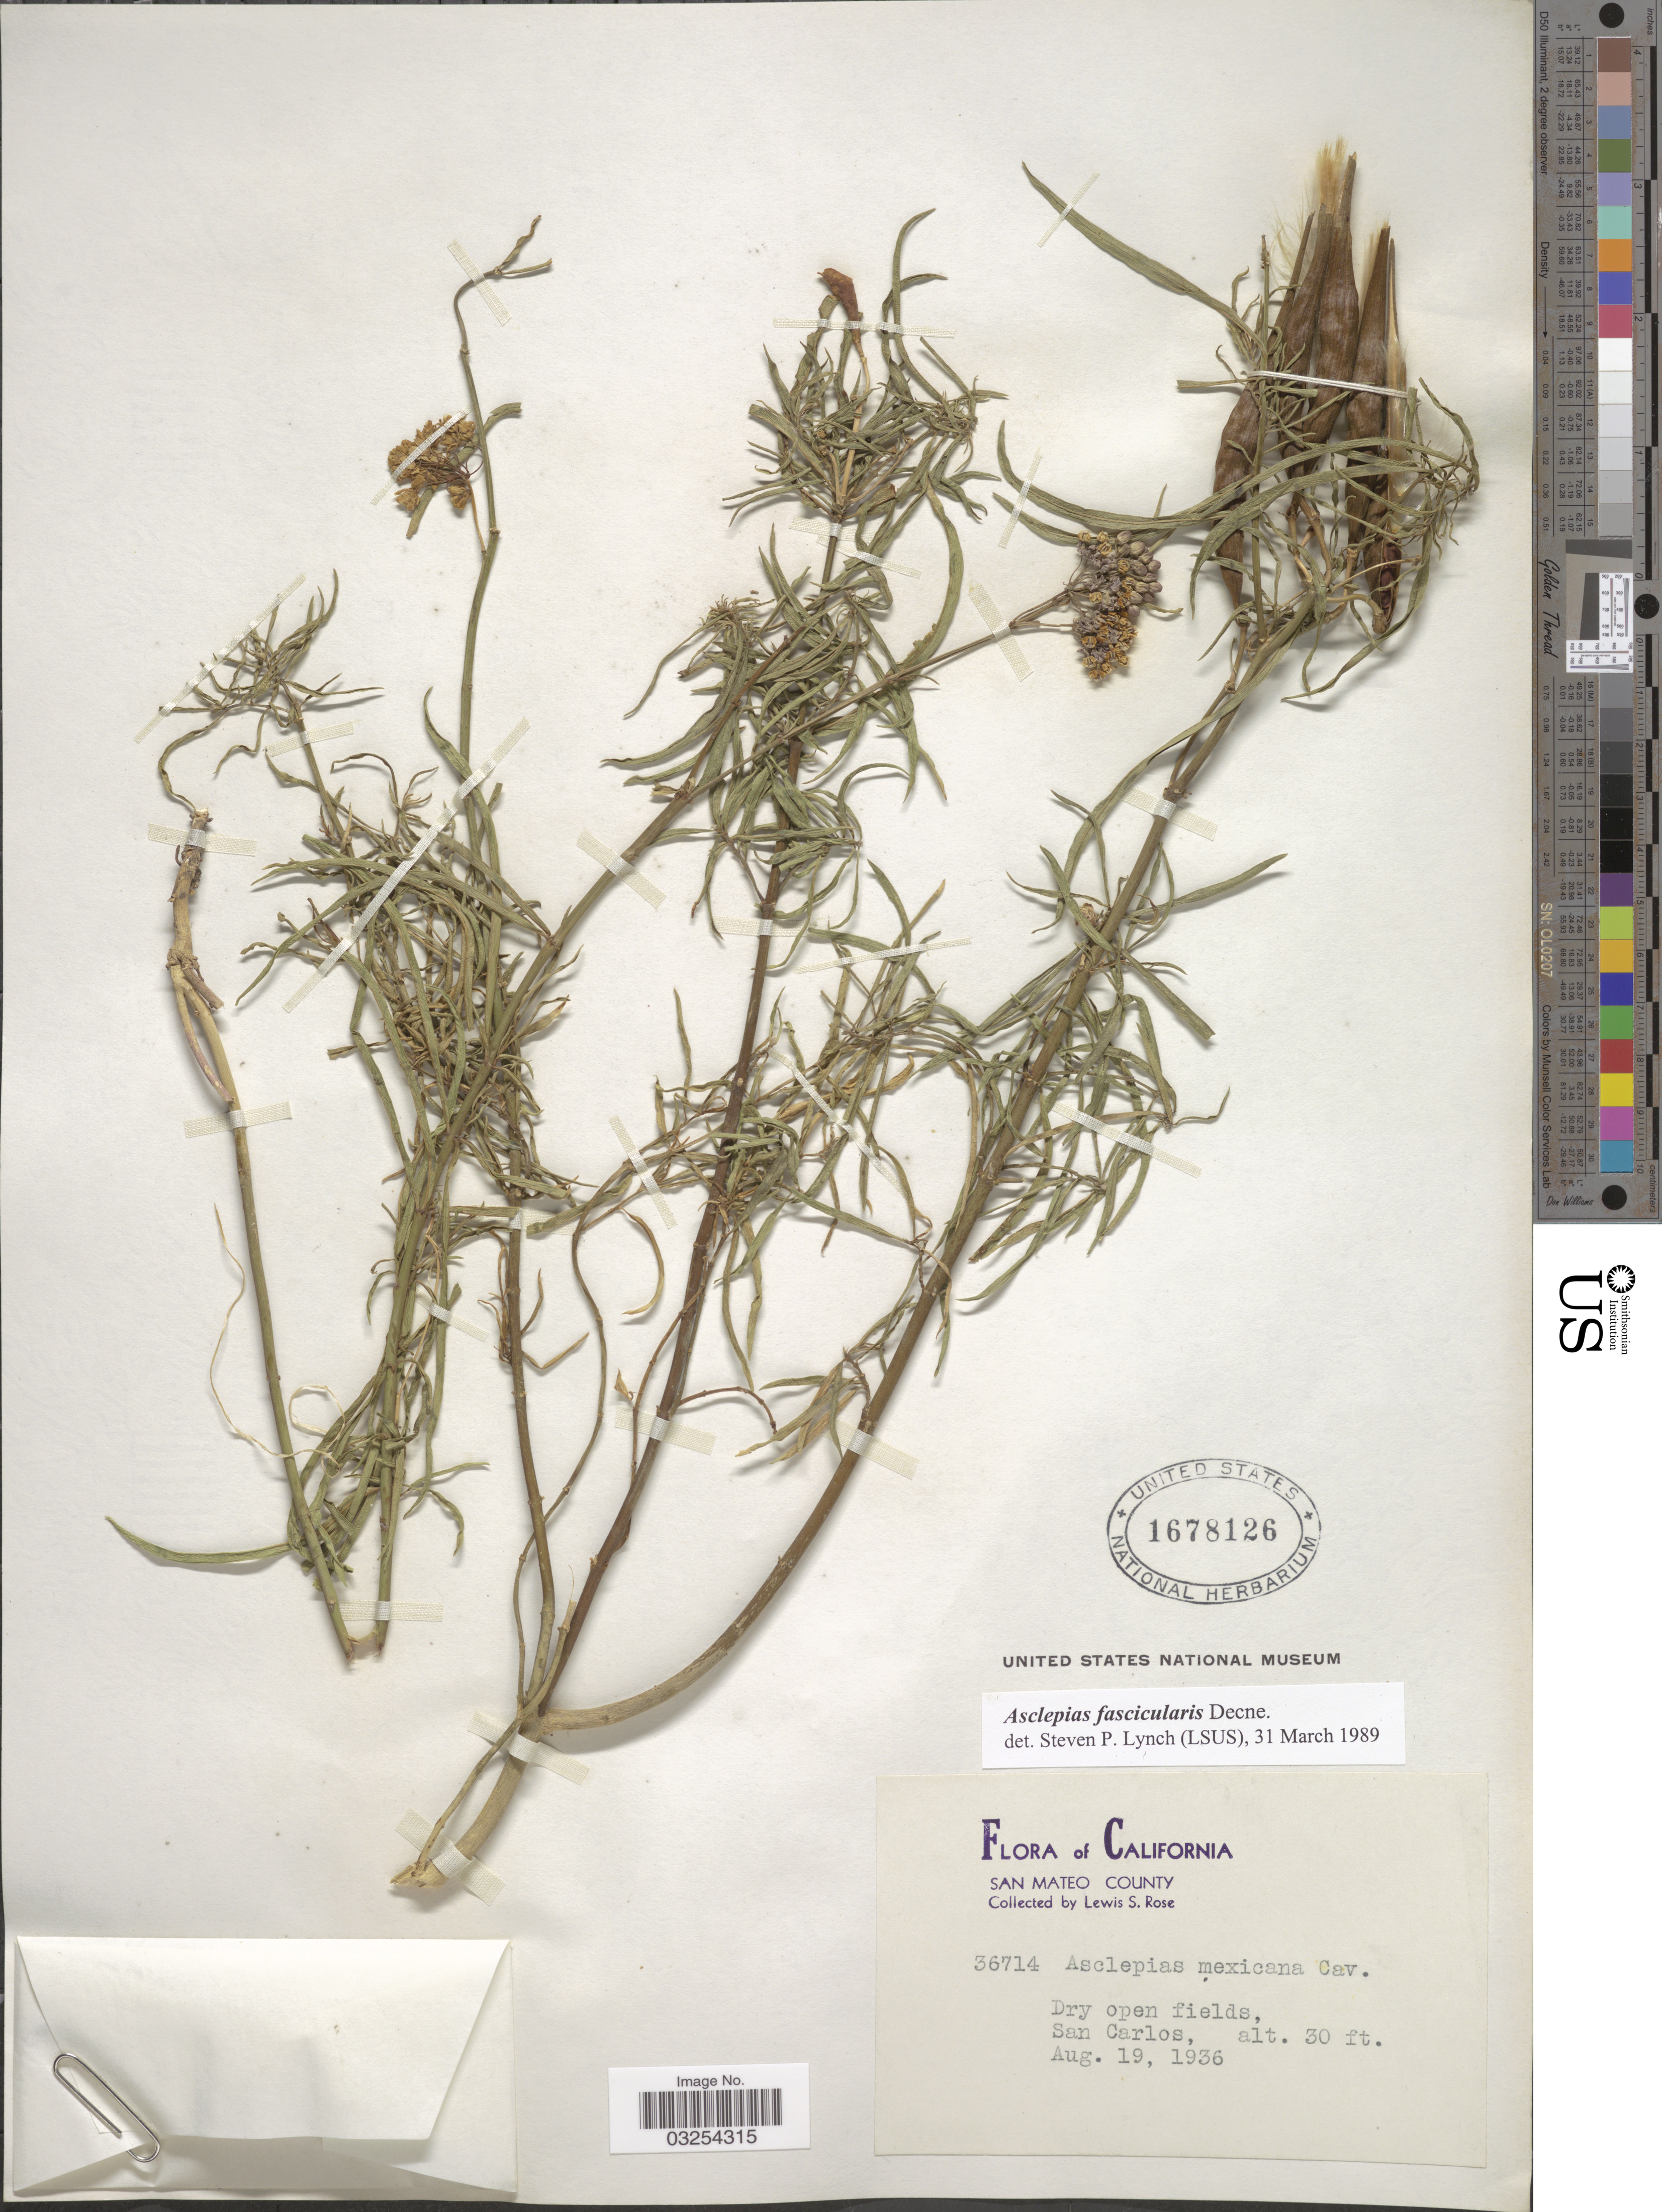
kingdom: Plantae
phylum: Tracheophyta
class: Magnoliopsida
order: Gentianales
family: Apocynaceae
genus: Asclepias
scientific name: Asclepias fascicularis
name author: Decne.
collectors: L. S. Rose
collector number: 36714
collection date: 1936-08-19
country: United States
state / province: California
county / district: San Mateo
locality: San Mateo County. San Carlos.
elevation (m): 9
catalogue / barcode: US 1678126